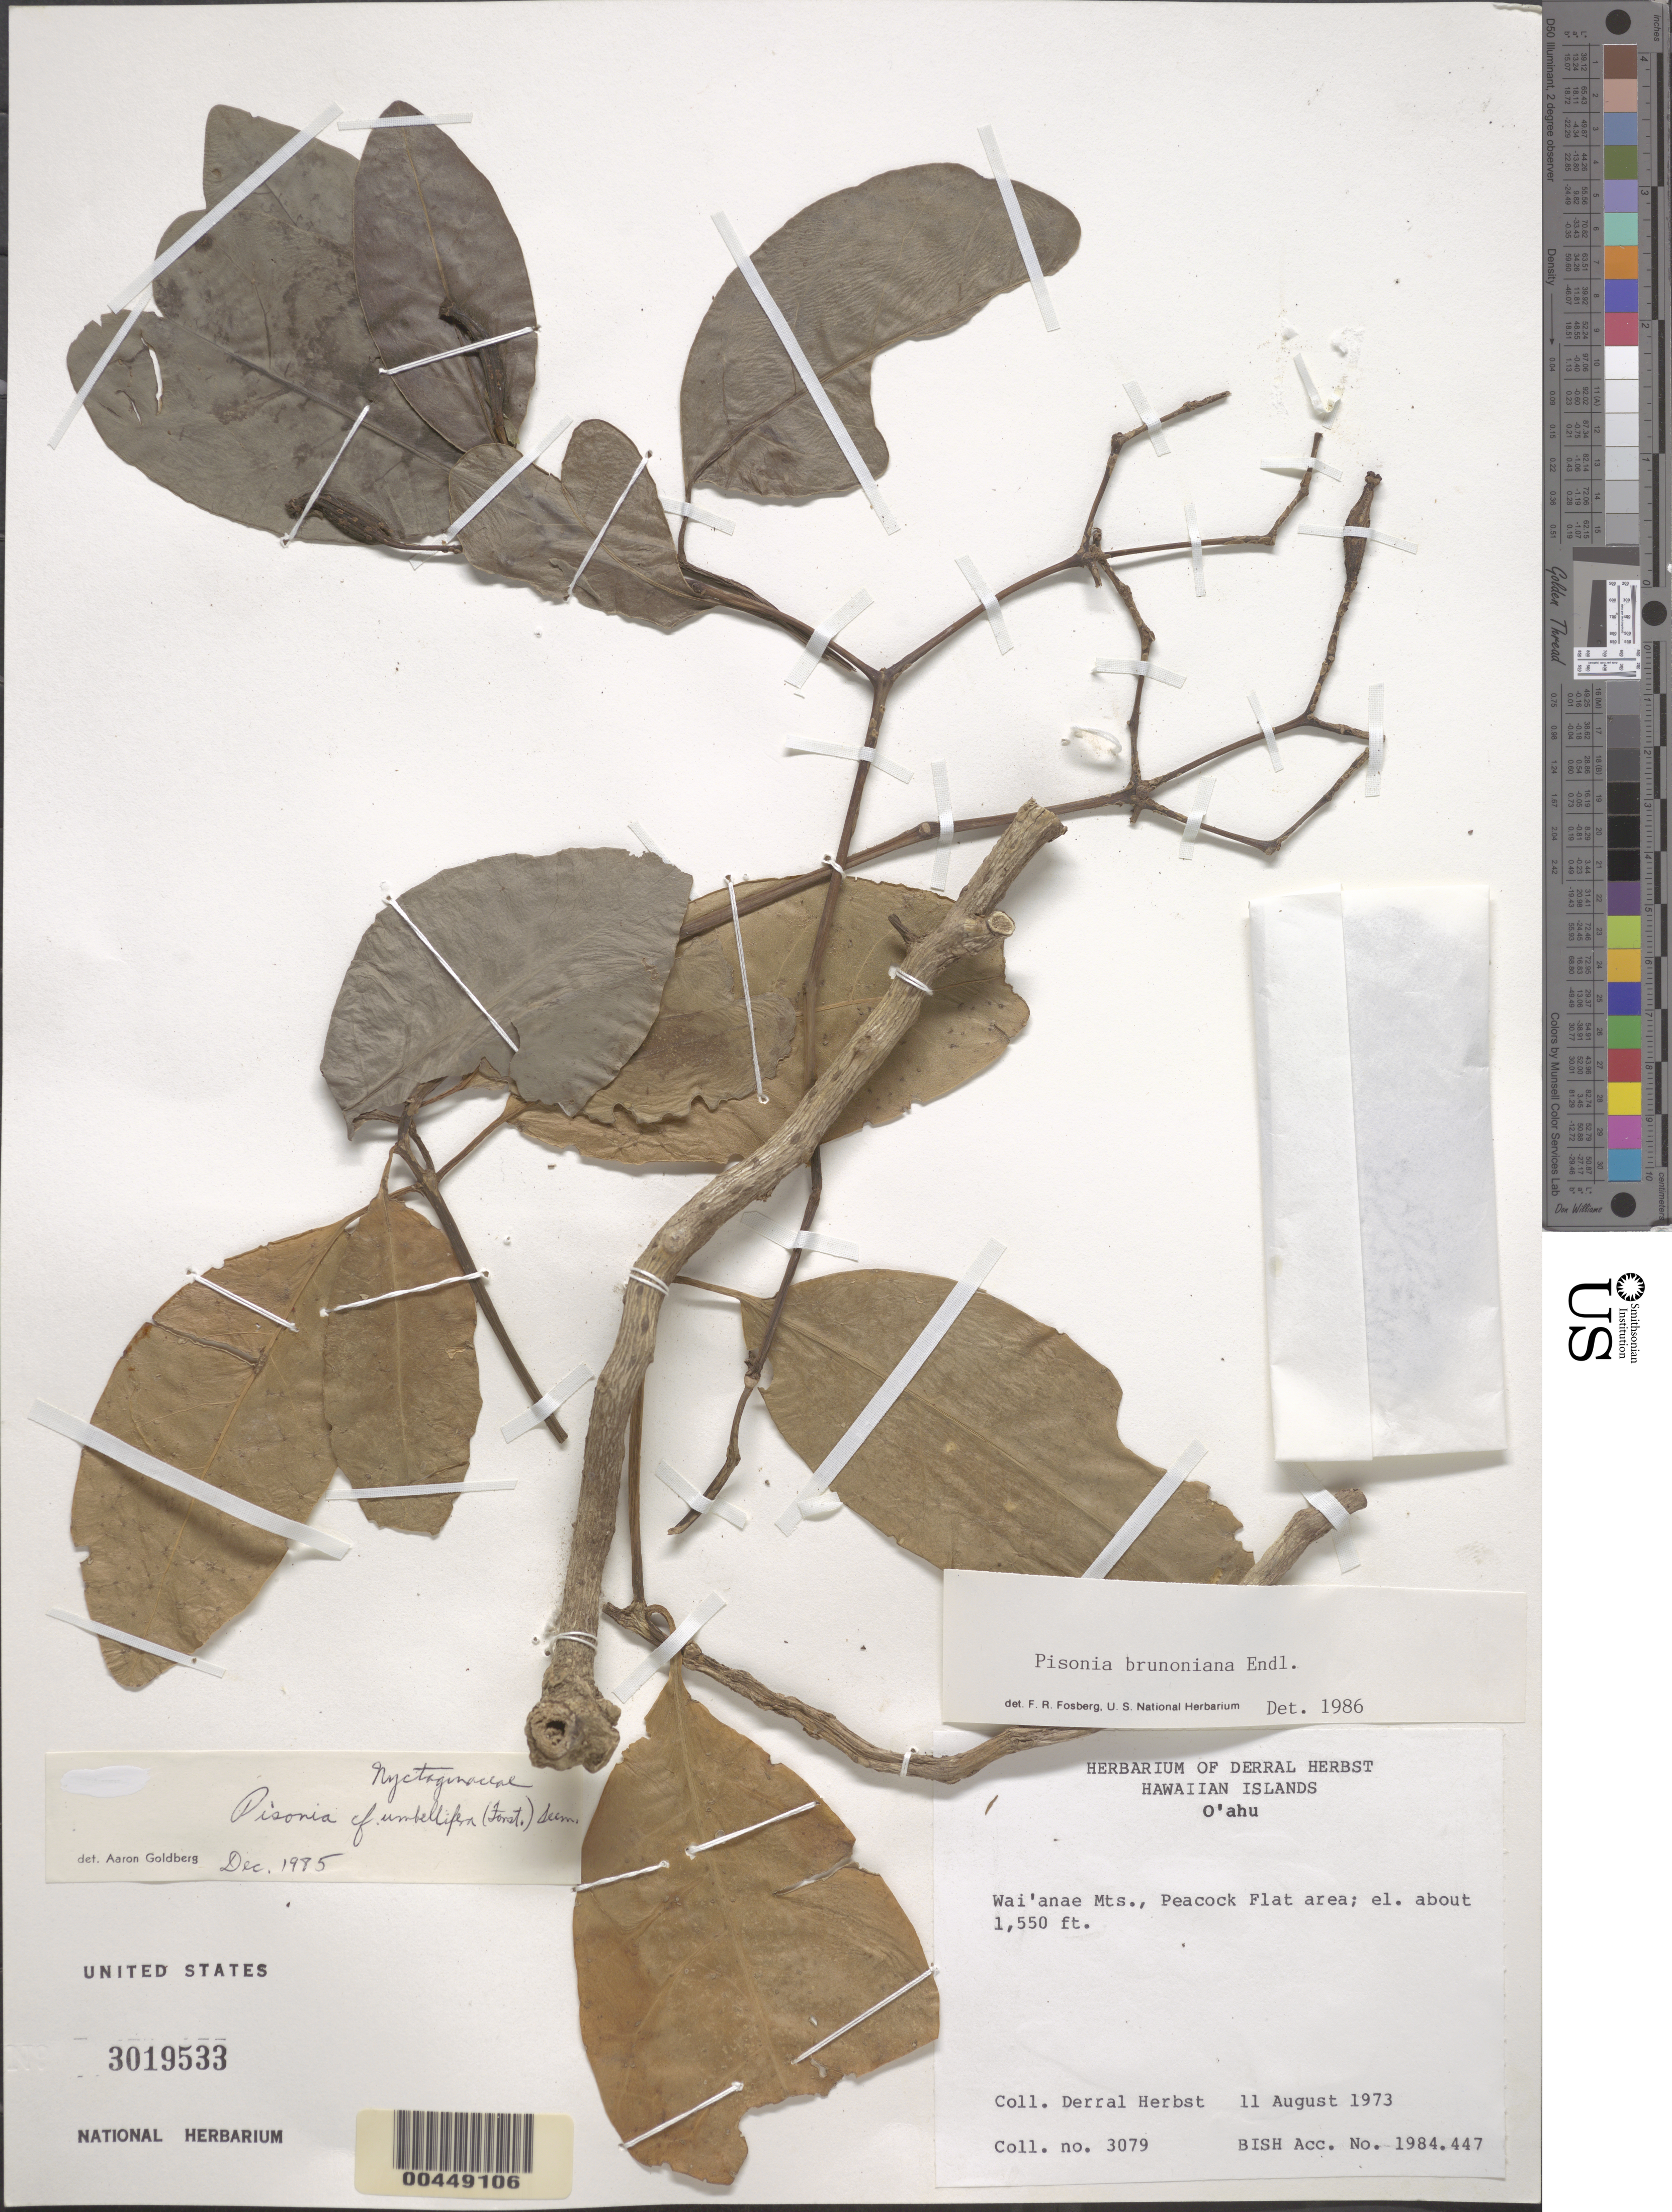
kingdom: Plantae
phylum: Tracheophyta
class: Magnoliopsida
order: Caryophyllales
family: Nyctaginaceae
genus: Ceodes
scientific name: Ceodes brunoniana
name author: (Endl.) Skottsb.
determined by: Wagner, W. L., (BOT), Smithsonian Institution - National Museum of Natural History (UNITED STATES)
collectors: D. R. Herbst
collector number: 3079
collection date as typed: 11 Aug 1973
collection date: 1973-08-11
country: United States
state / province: Hawaii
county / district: Honolulu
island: Oahu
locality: Waianae Mountains, Peacock Flats area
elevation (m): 472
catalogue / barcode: US 3019533